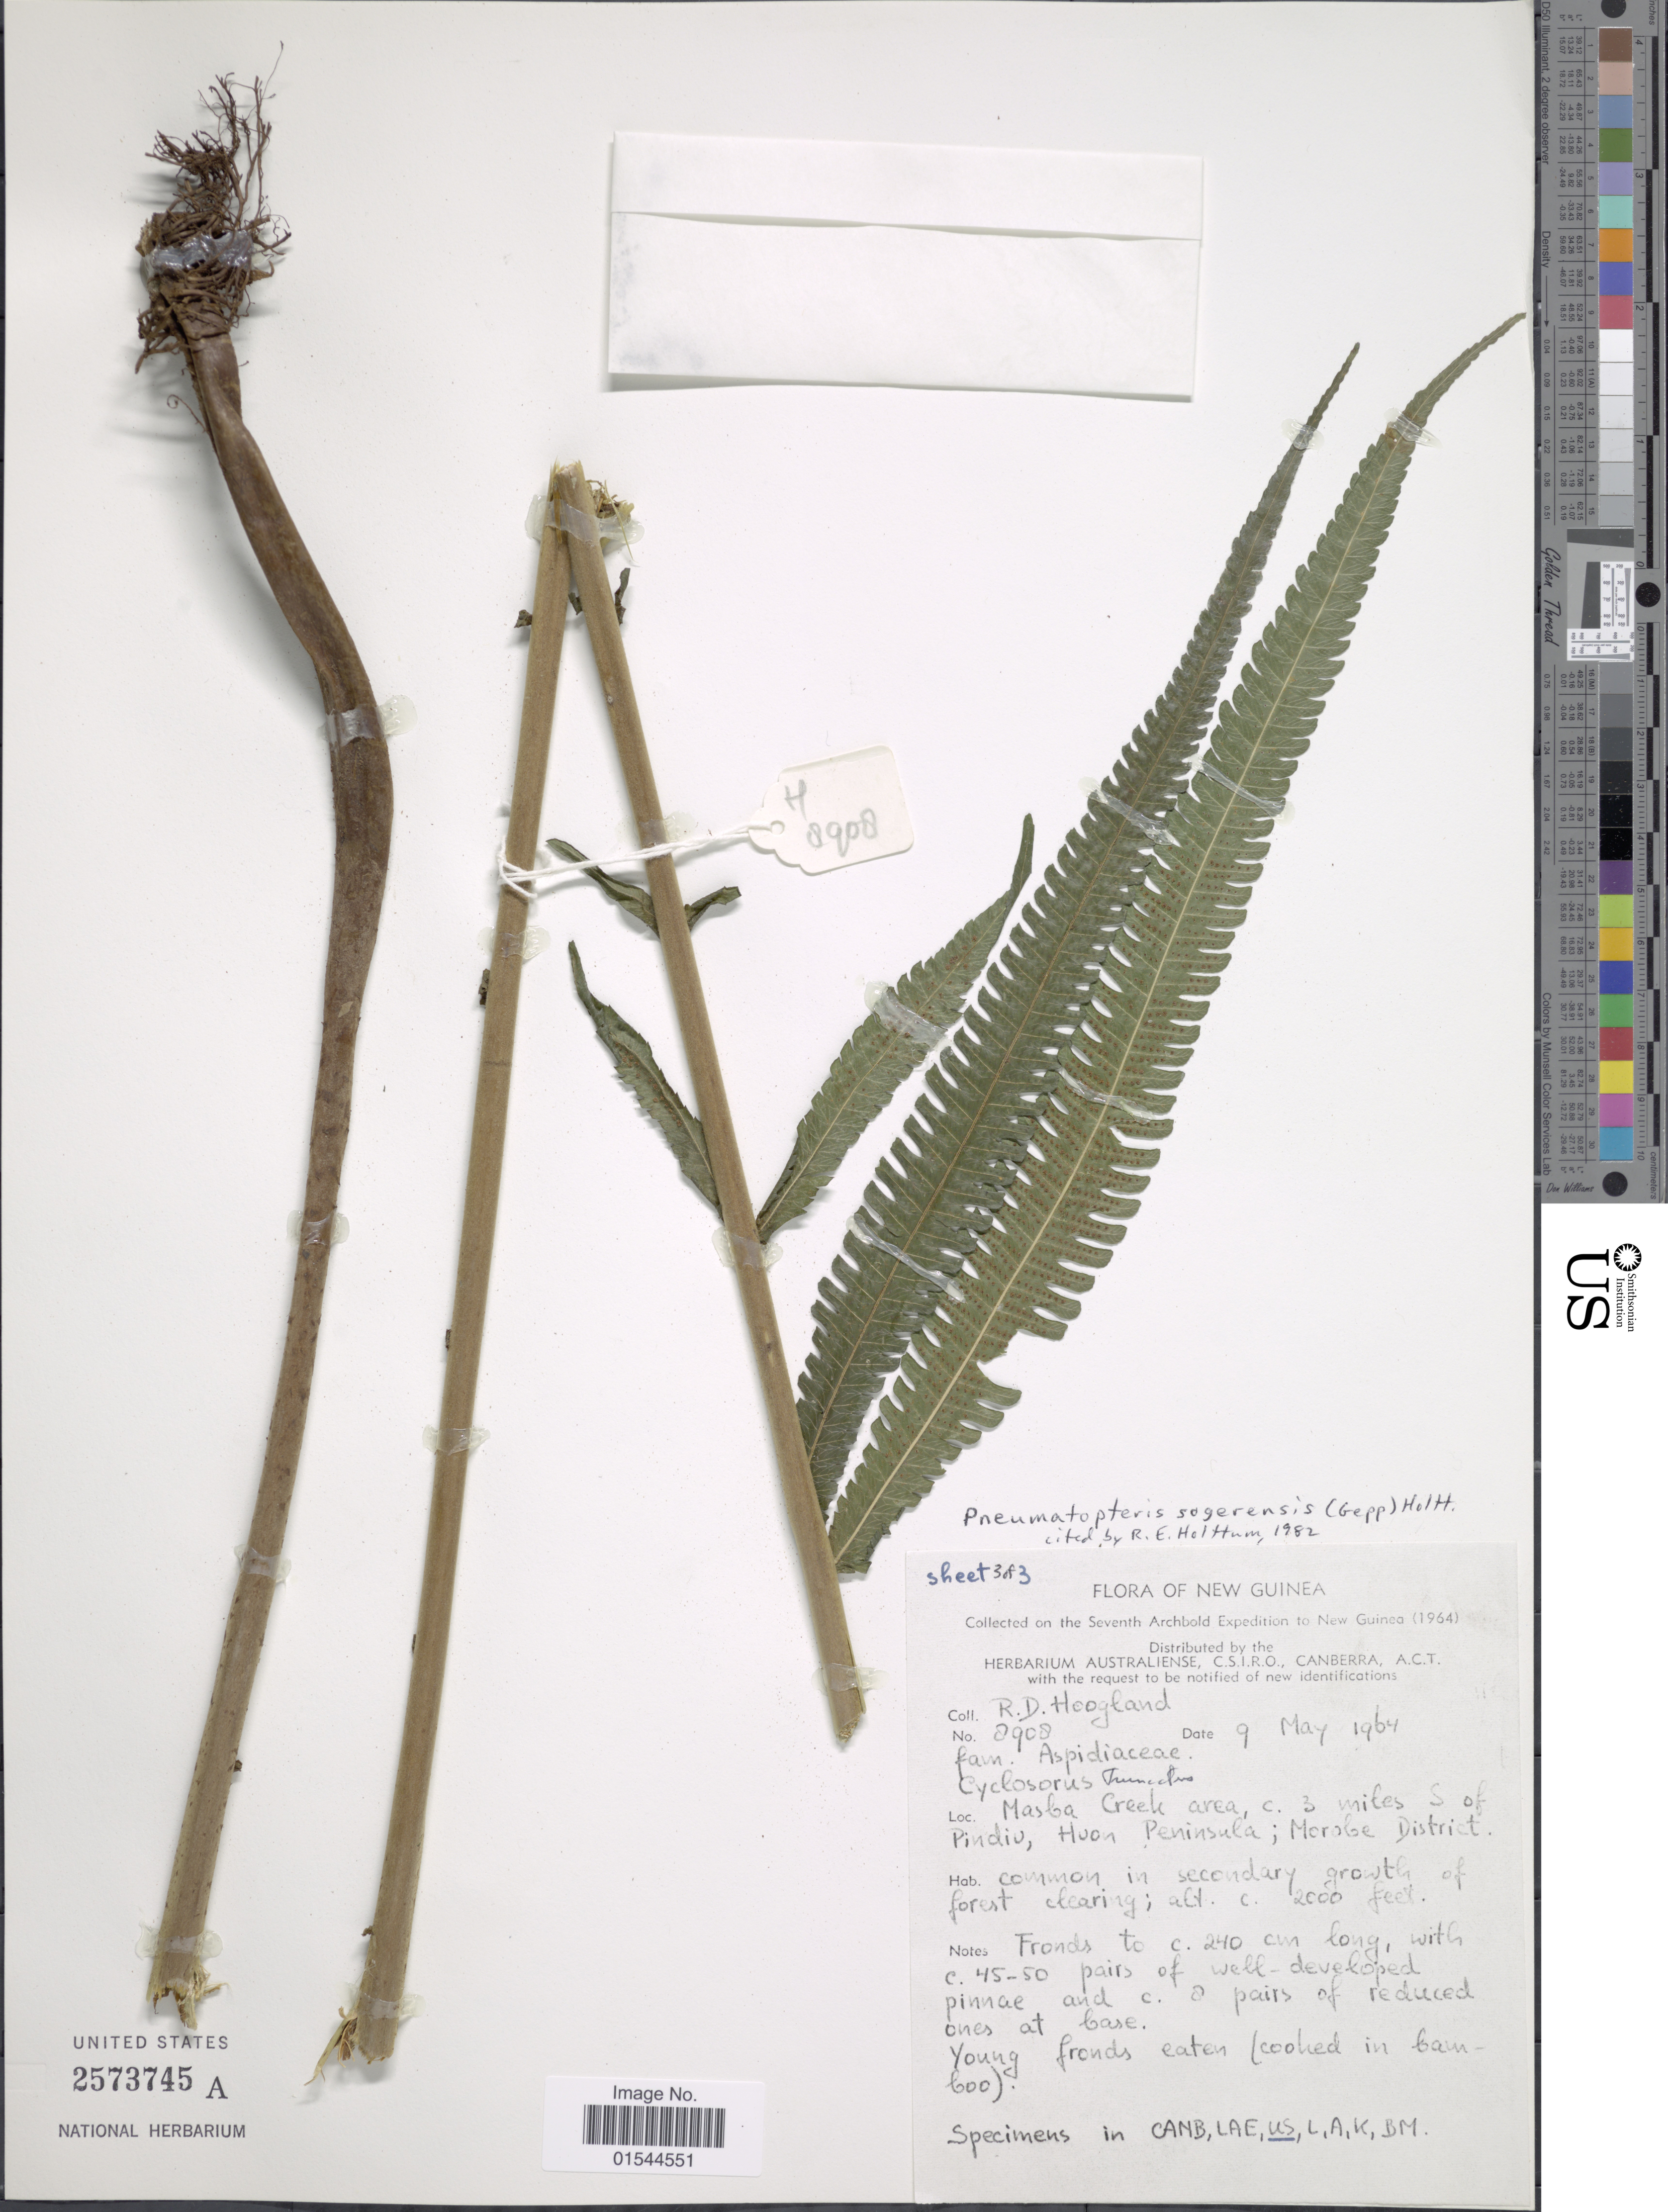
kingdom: Plantae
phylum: Tracheophyta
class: Polypodiopsida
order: Polypodiales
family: Thelypteridaceae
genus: Pneumatopteris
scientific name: Pneumatopteris sogerensis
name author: (A. Gepp) Holttum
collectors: R. D. Hoogland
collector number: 8908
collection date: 1964-05-09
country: Papua New Guinea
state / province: Morobe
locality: New Guinea, Masba Creek area, c. 3 miles S of Pindio, Hoon Peninsula; Morobe District [interpreted]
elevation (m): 610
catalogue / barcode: US 2573745A